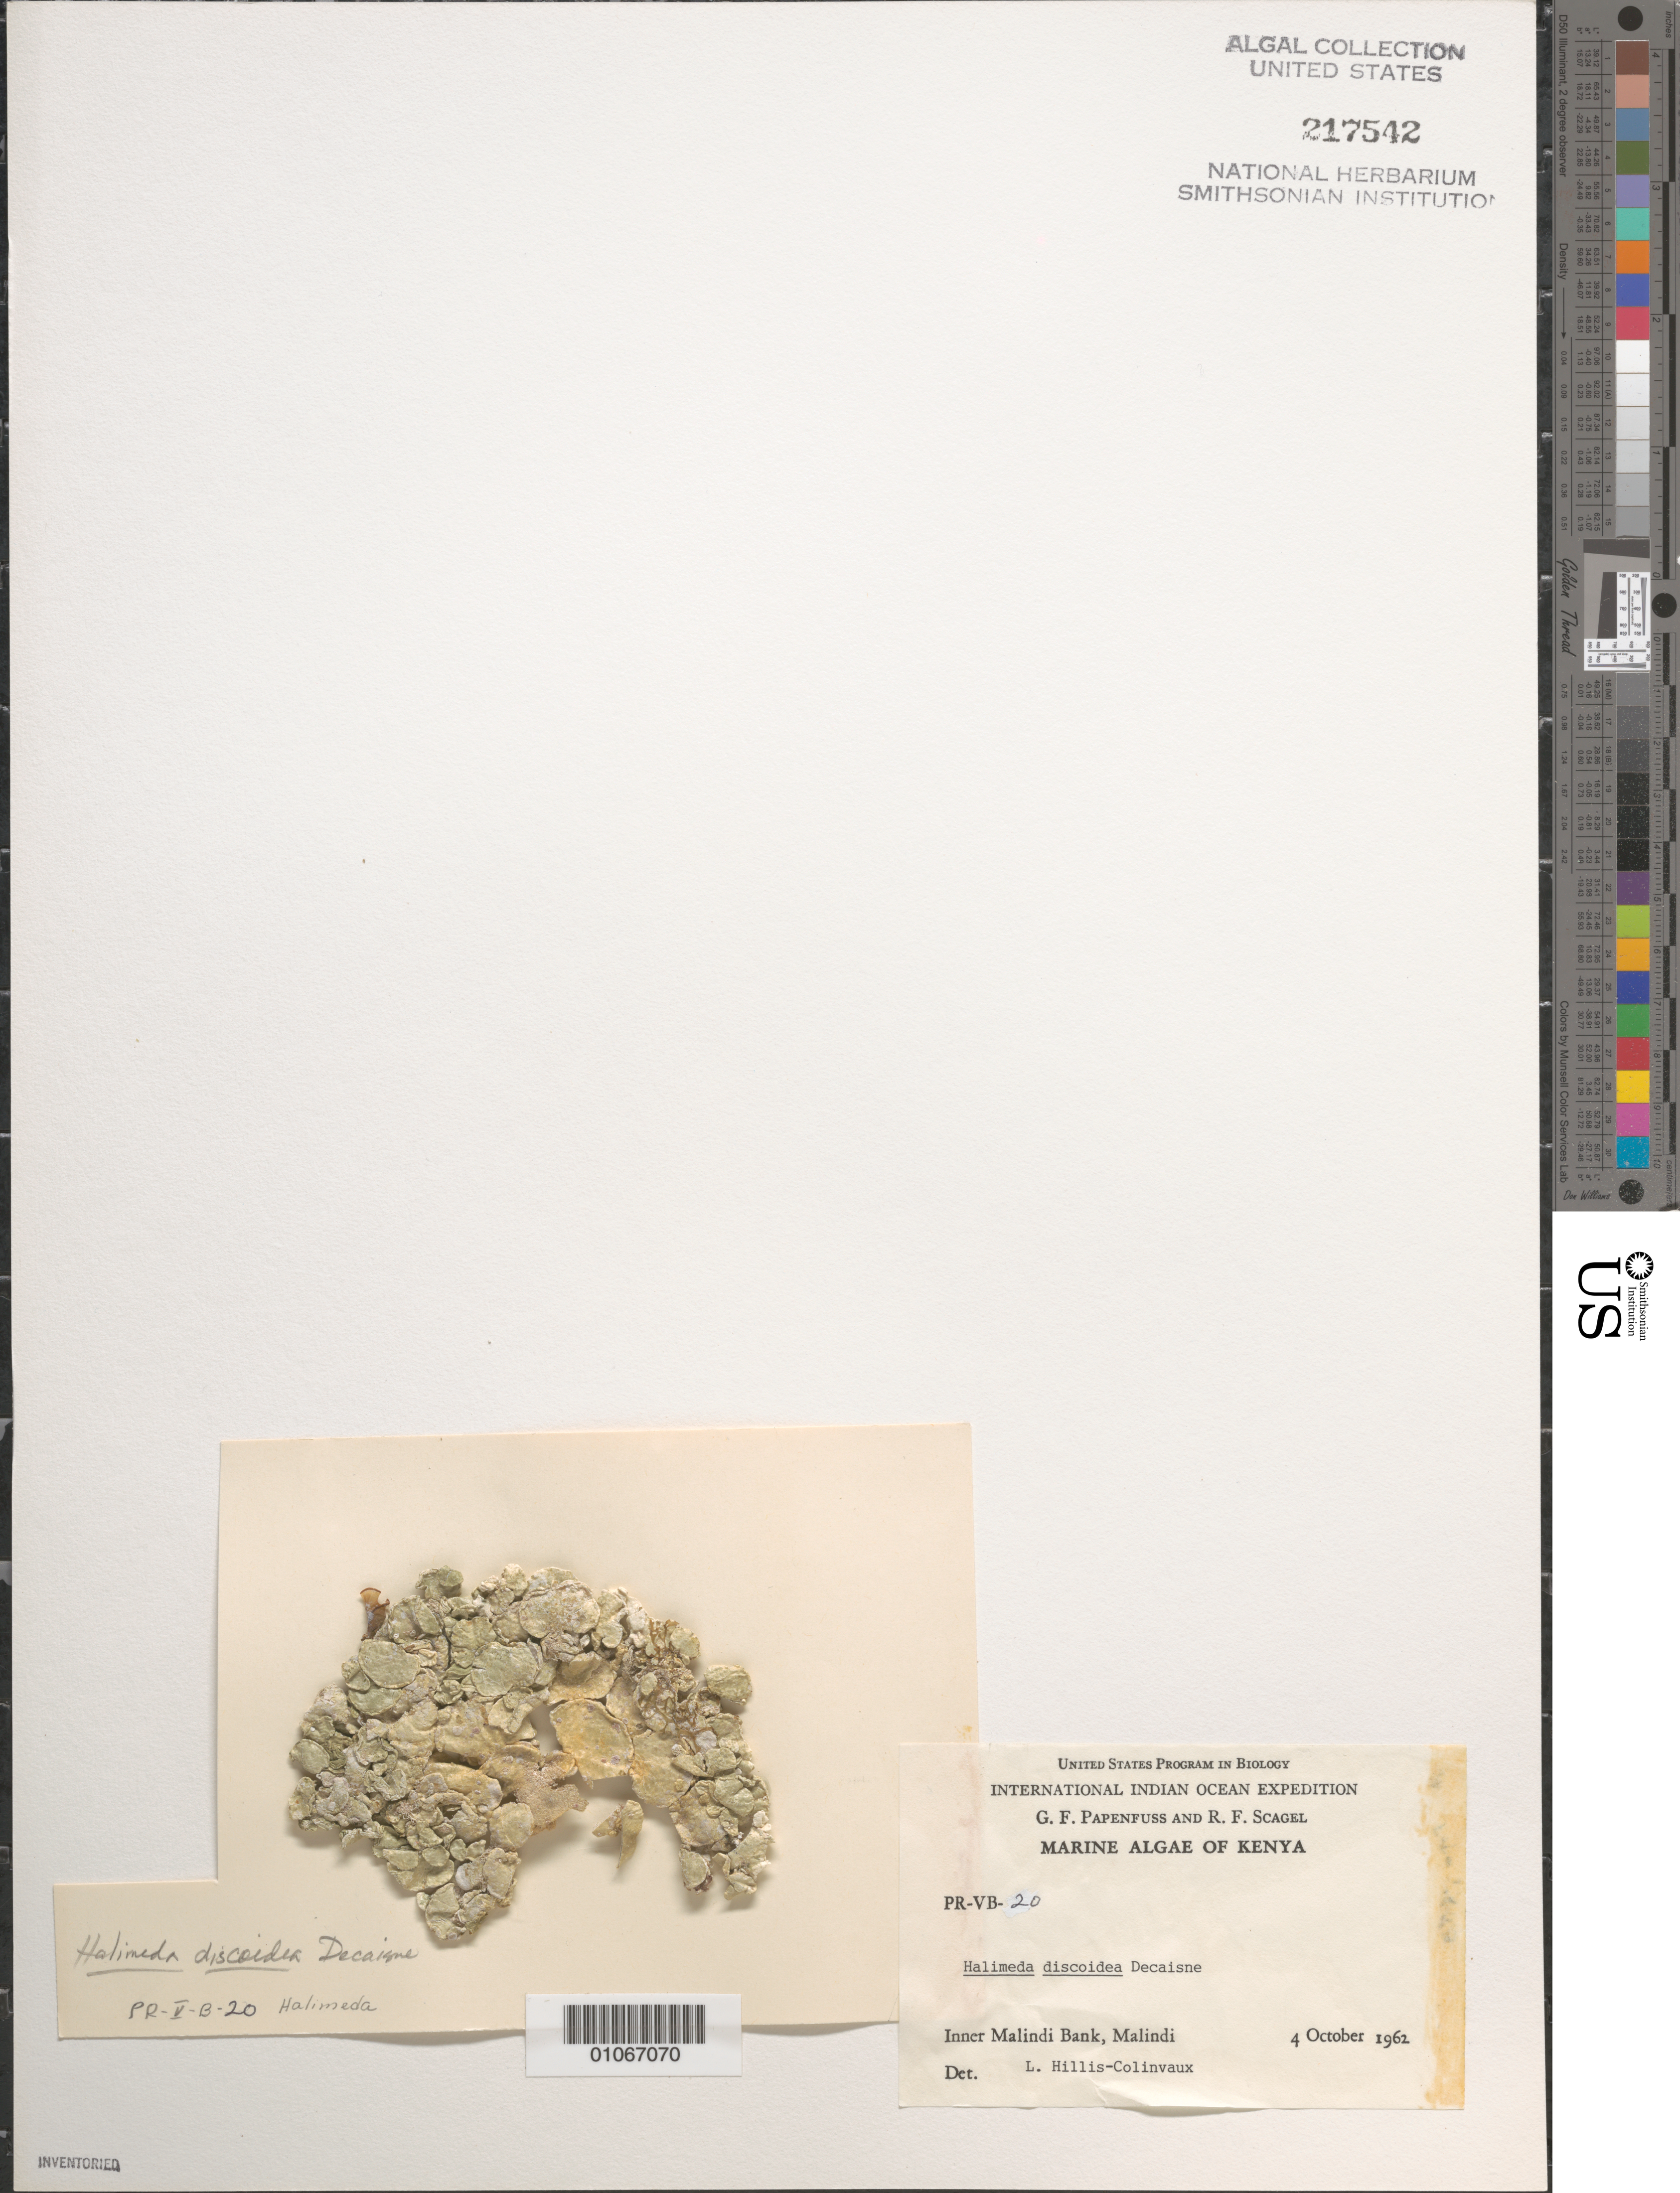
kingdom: Plantae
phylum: Chlorophyta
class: Ulvophyceae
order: Bryopsidales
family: Halimedaceae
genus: Halimeda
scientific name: Halimeda discoidea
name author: Decne.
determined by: Hillis-Colinvaux, L.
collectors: G. Papenfuss & R. F. Scagel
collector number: PR-VB-20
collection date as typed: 04 Oct 1962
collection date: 1962-10-04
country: Kenya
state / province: Kilifi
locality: Inner Malindi Bank, Malindi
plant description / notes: International Indian Ocean Expedition, 1962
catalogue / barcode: US 217542